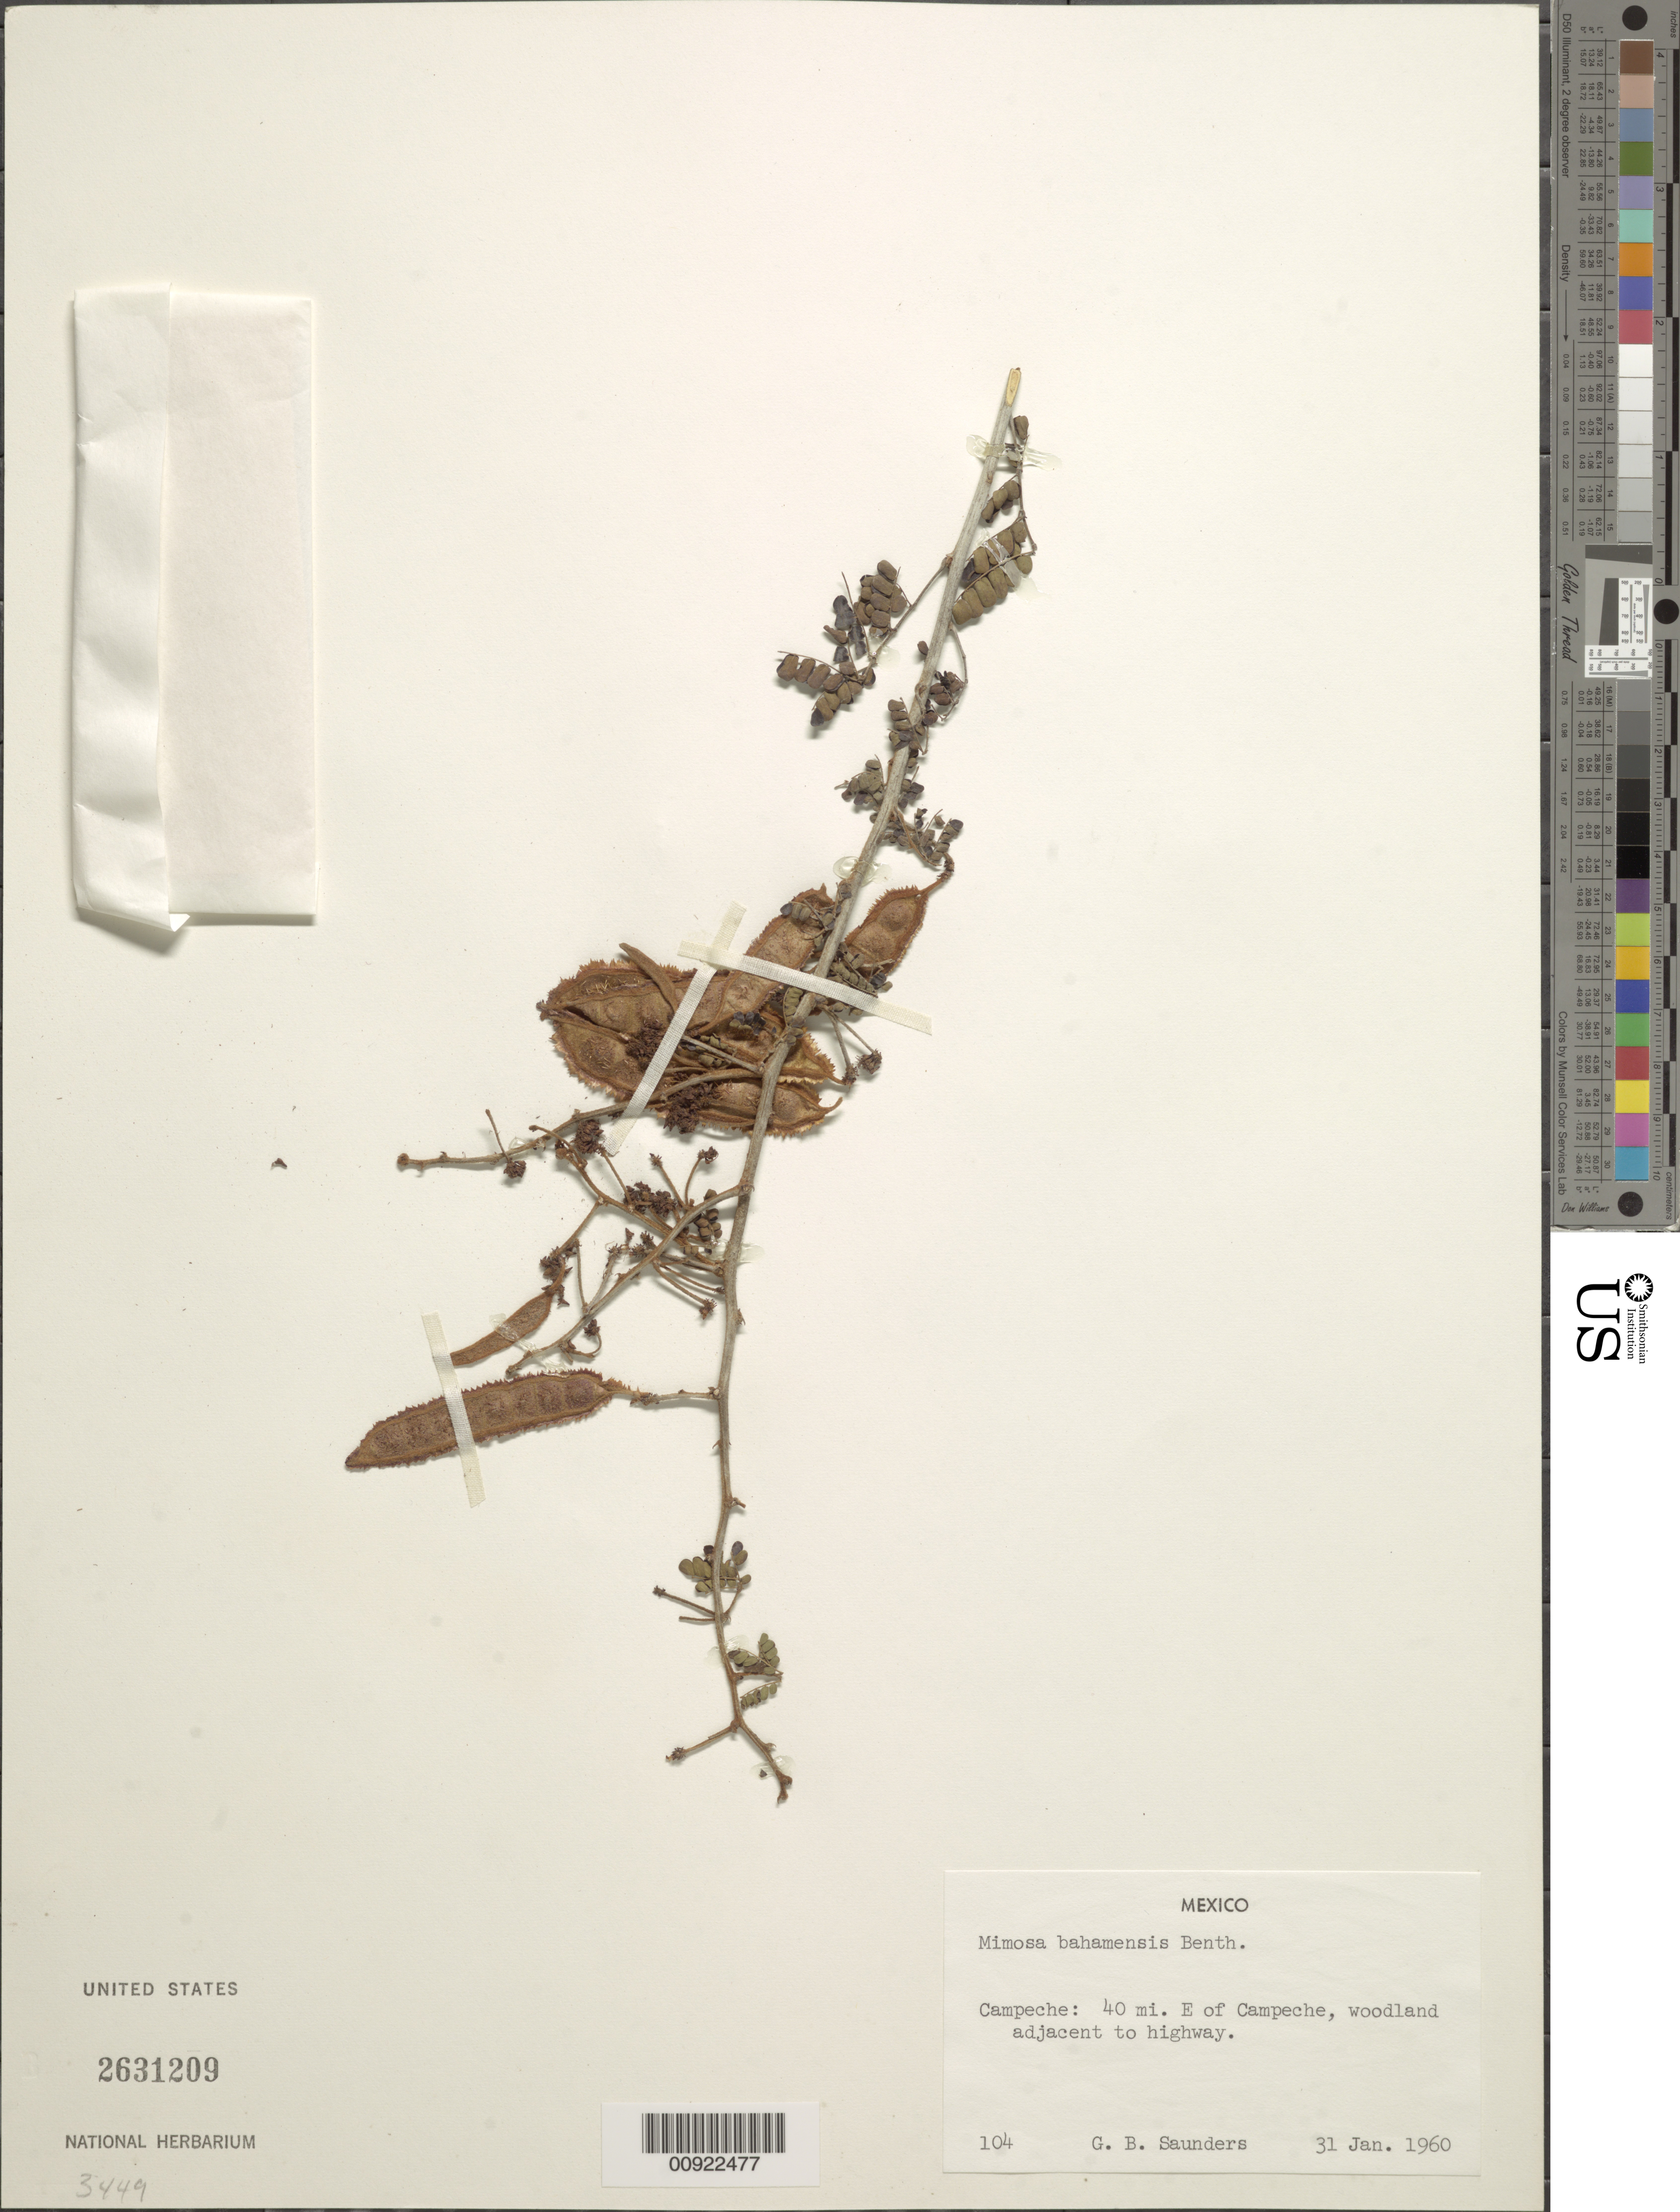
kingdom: Plantae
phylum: Tracheophyta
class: Magnoliopsida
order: Fabales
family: Fabaceae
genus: Mimosa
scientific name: Mimosa bahamensis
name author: Benth.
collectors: G. B. Saunders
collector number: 104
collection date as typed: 31 Jan 1960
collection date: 1960-01-31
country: Mexico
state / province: Campeche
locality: Campeche: 40 mi. E of Campeche.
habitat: Woodland adjacent to highway.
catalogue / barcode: US 2631209